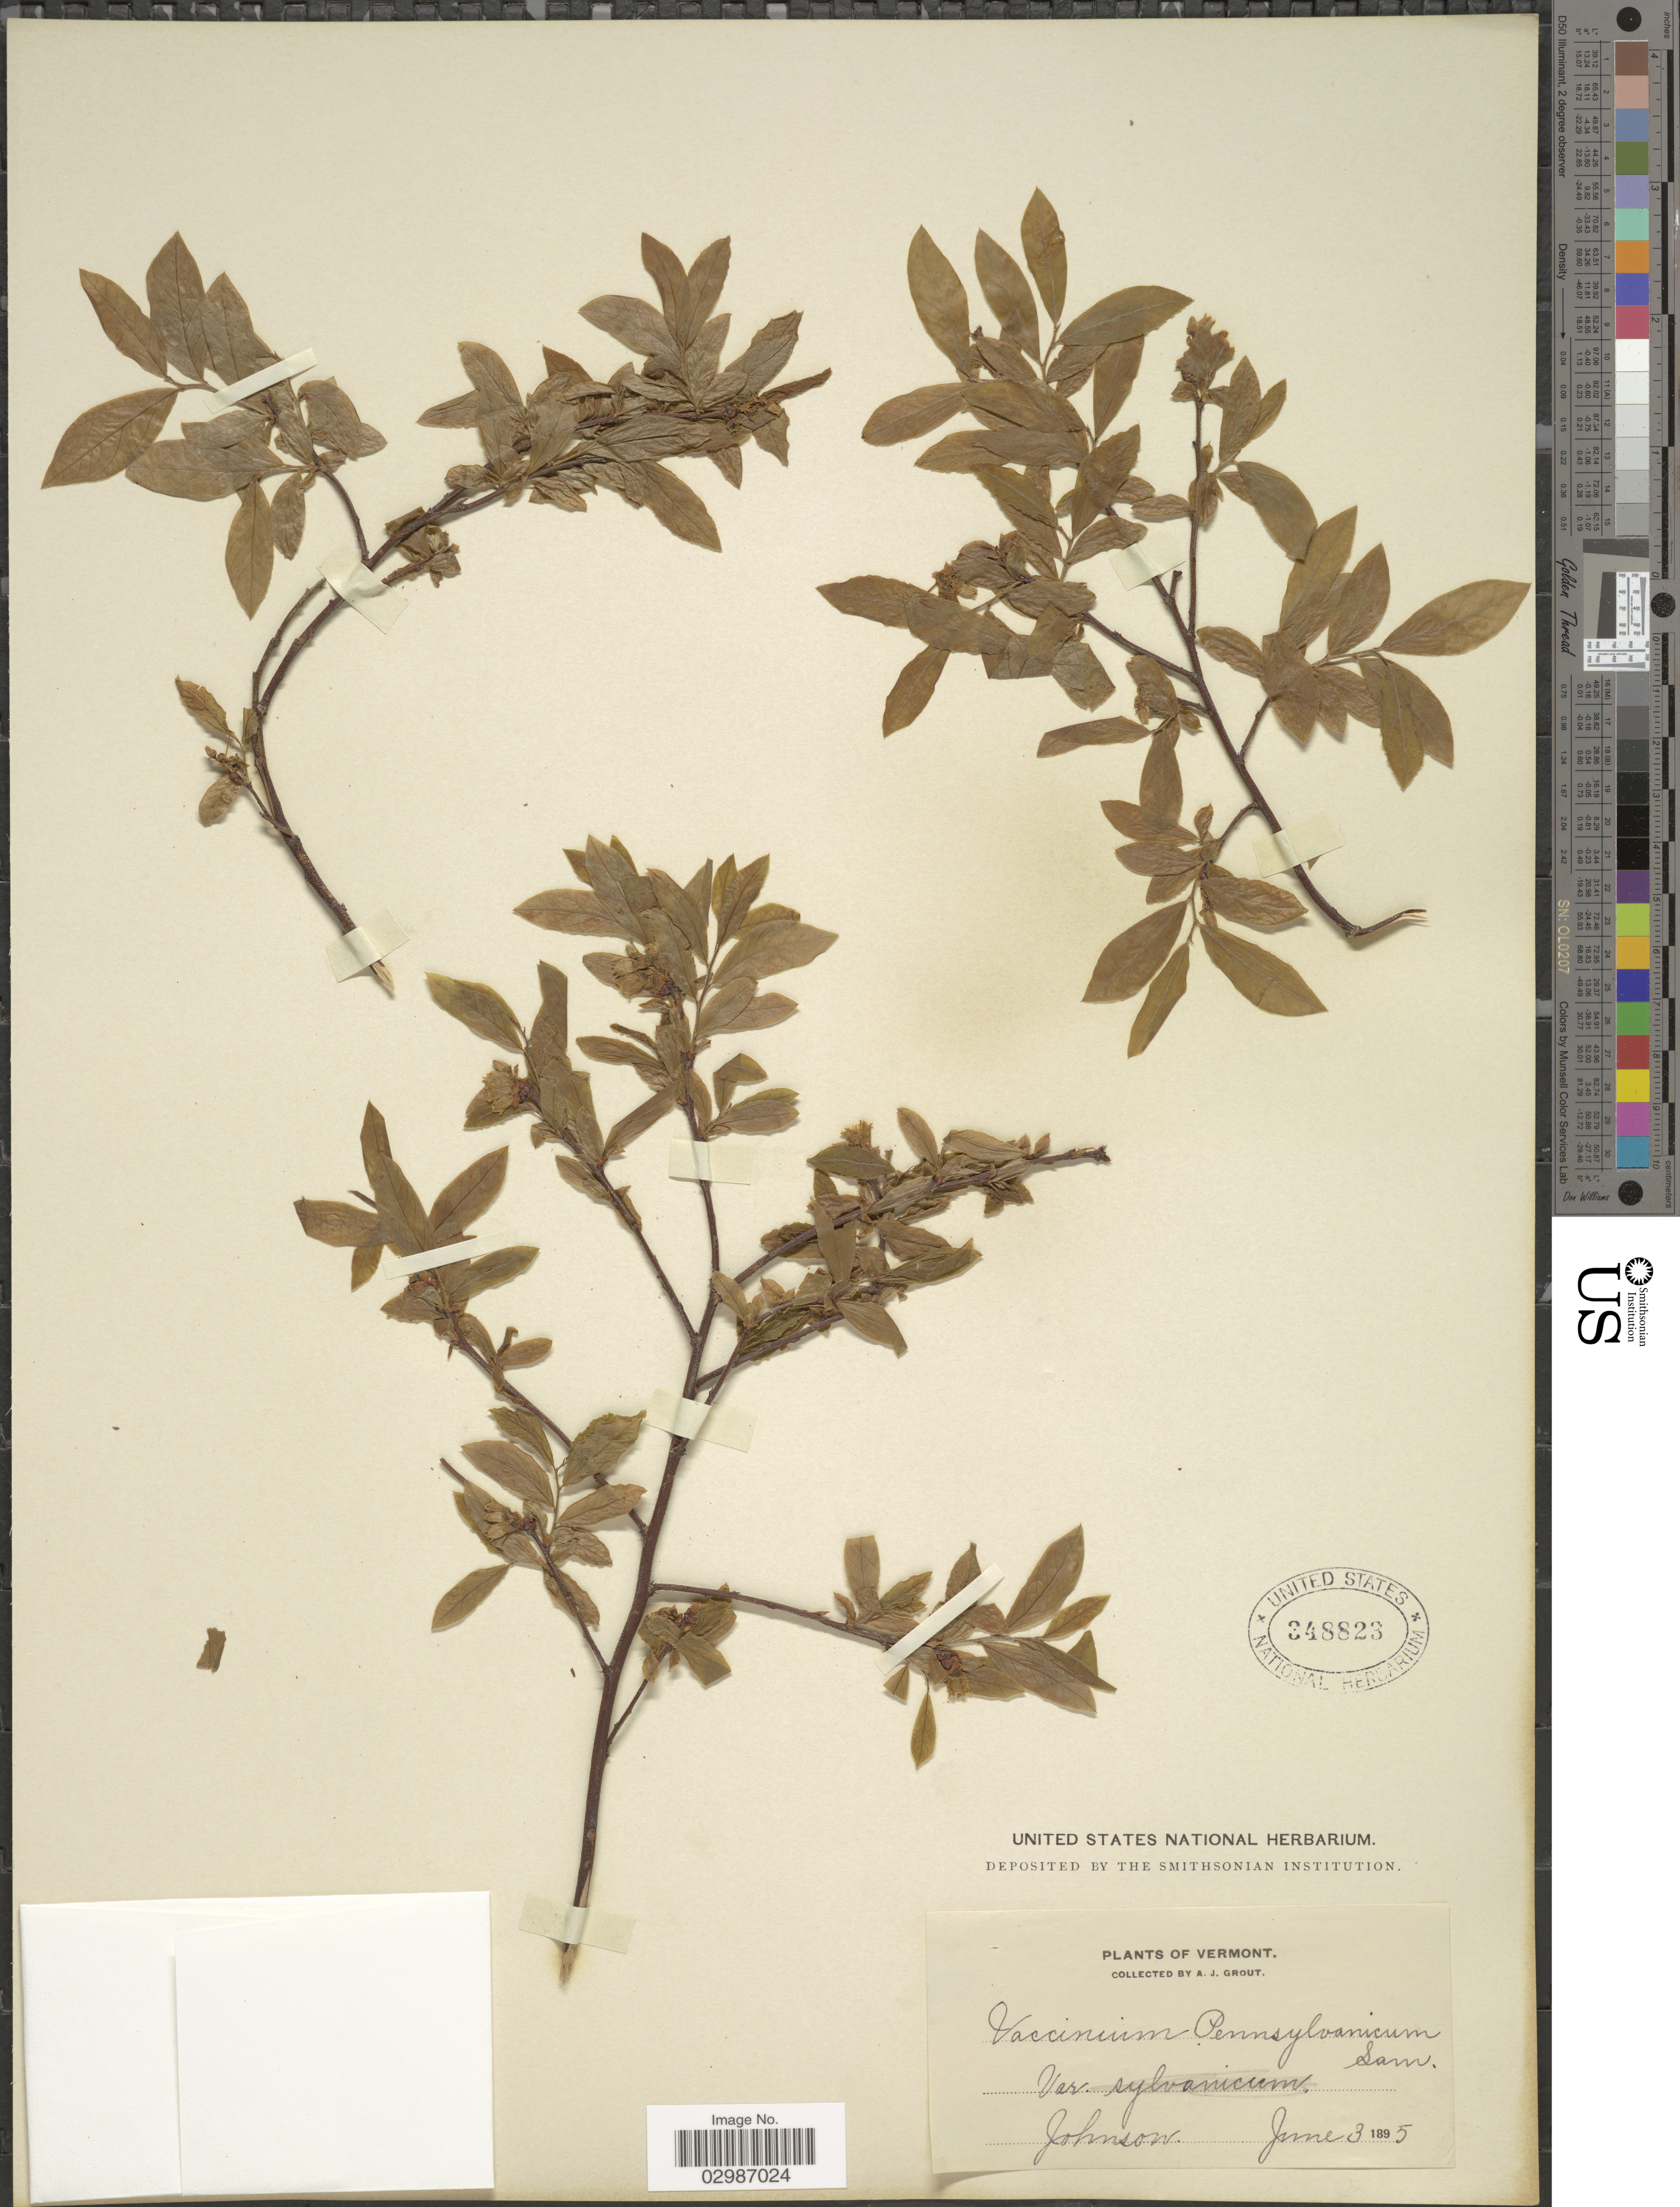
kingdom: Plantae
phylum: Tracheophyta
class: Magnoliopsida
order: Ericales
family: Ericaceae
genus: Vaccinium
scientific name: Vaccinium angustifolium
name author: Aiton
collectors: A. J. Grout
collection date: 1895-06-03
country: United States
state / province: Vermont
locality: Johnson.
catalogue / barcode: US 348823